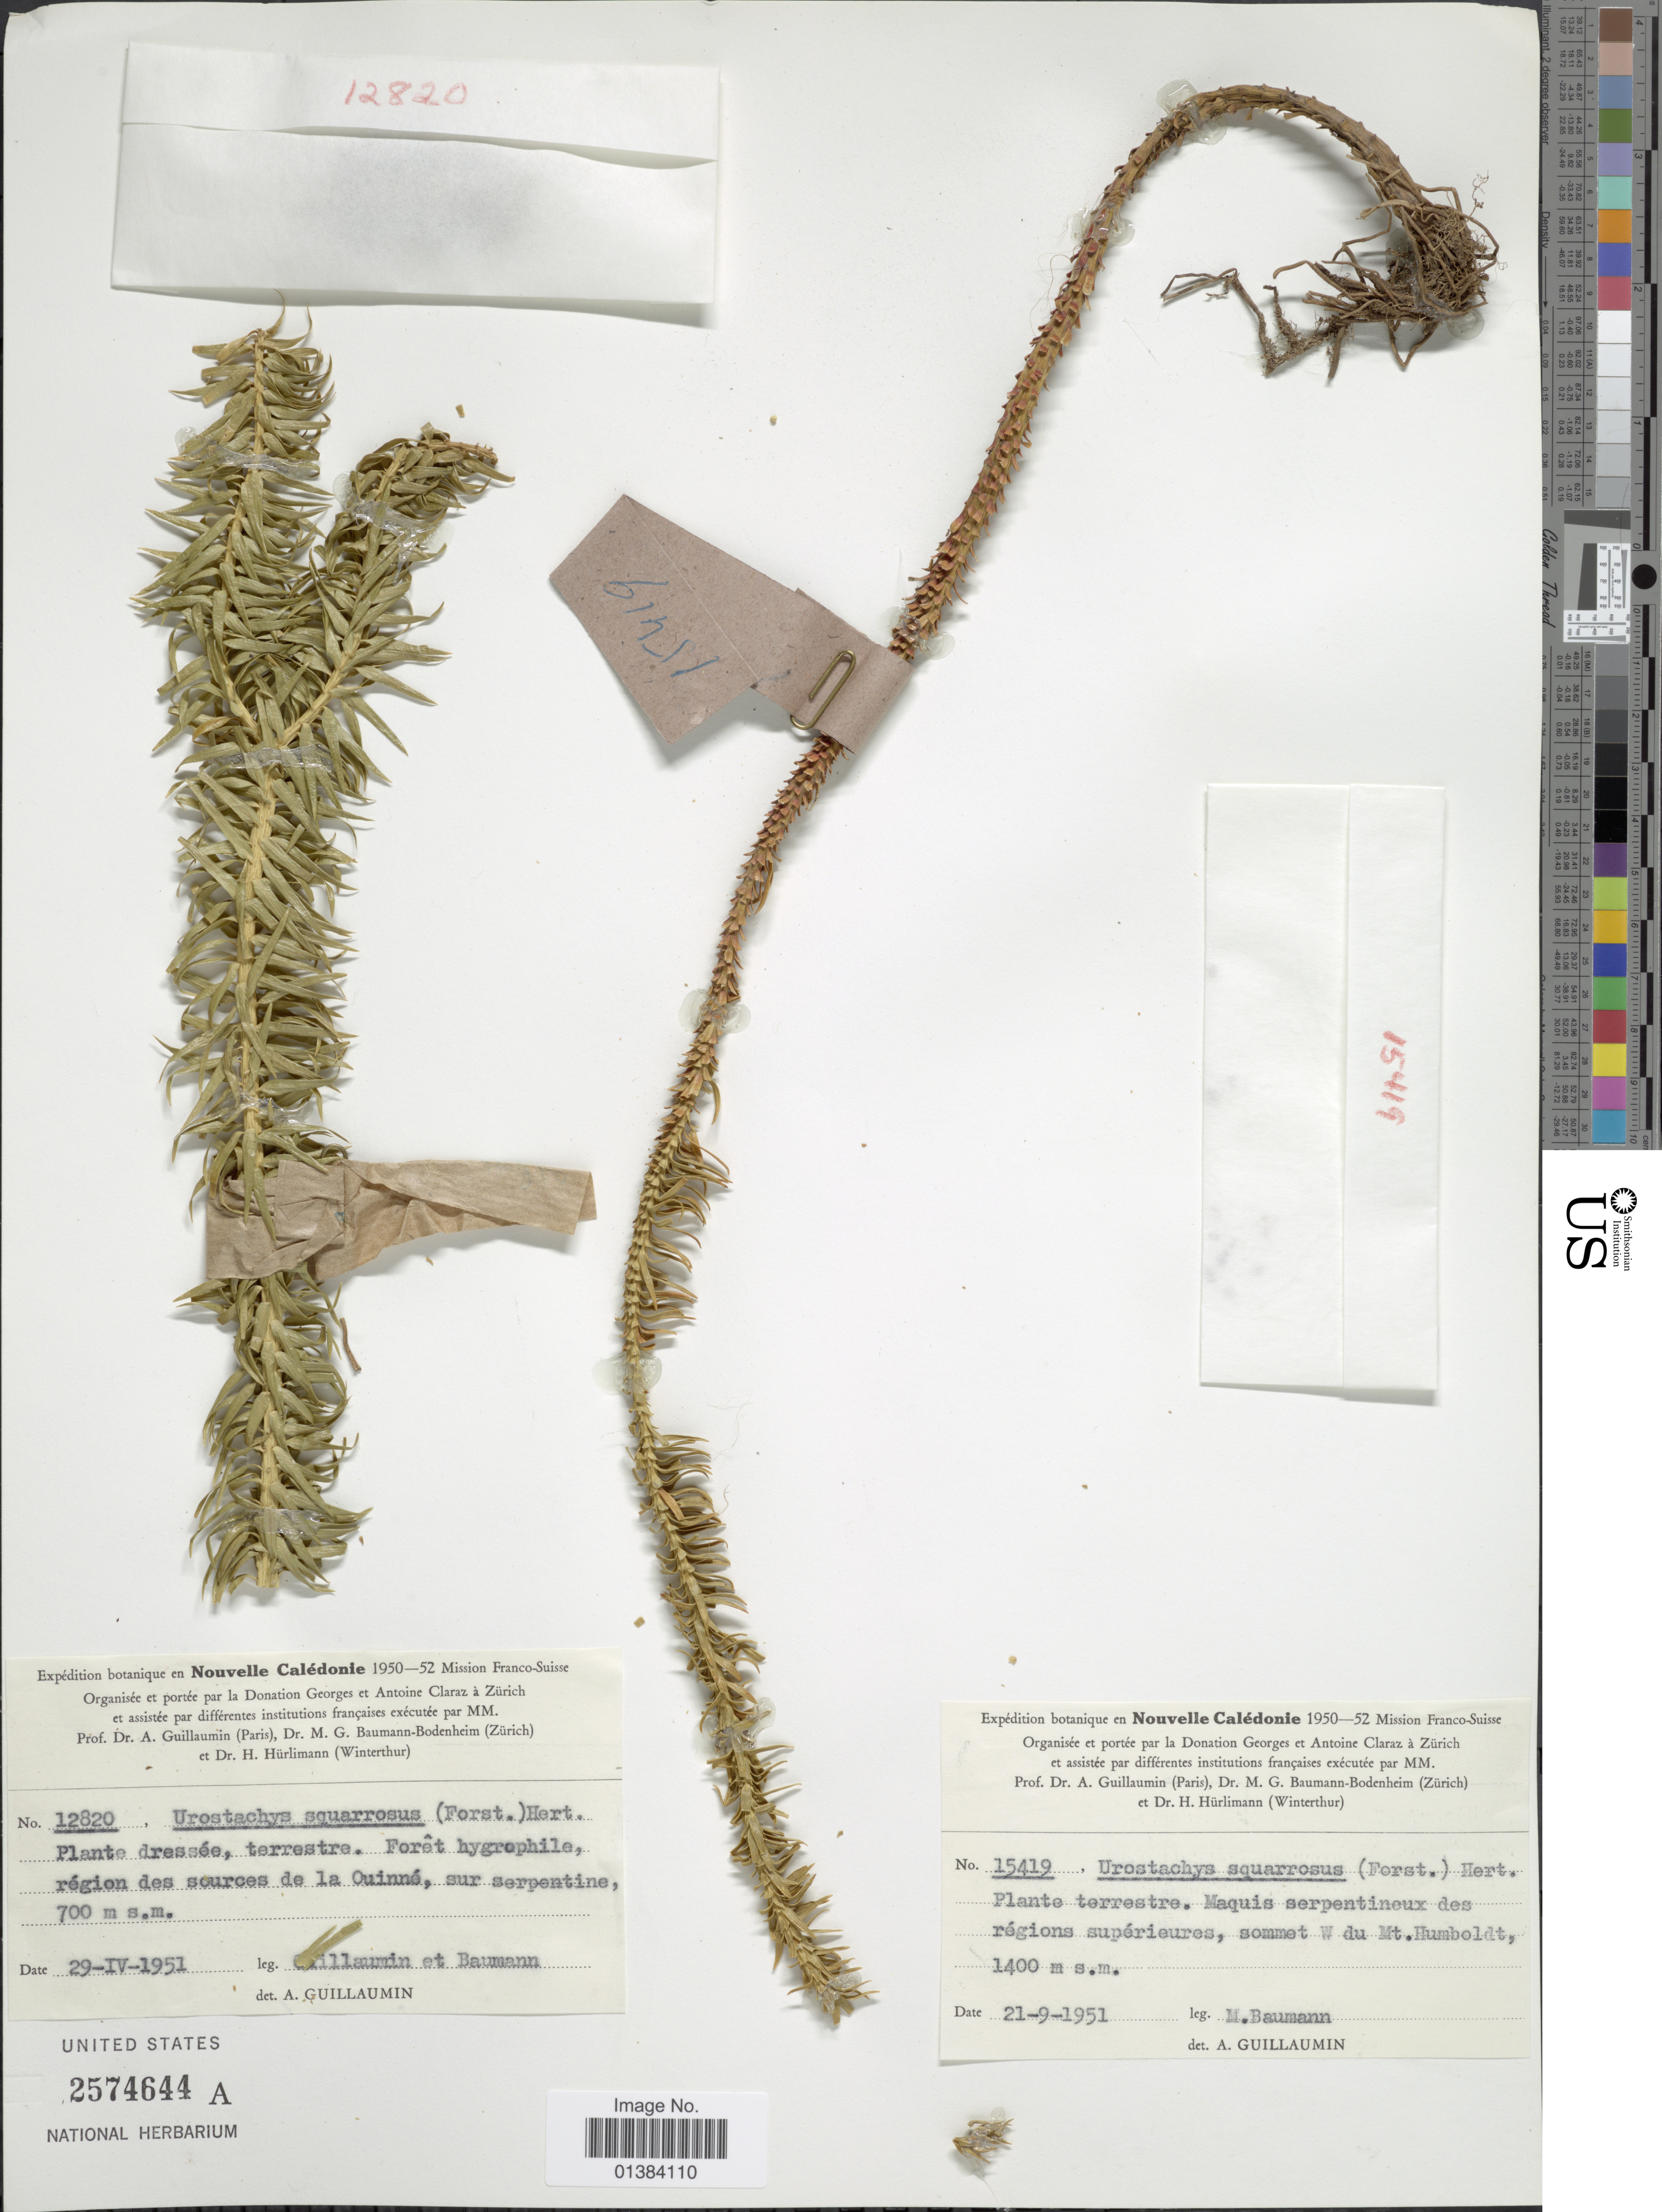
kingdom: Plantae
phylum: Tracheophyta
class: Lycopodiopsida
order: Lycopodiales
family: Lycopodiaceae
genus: Phlegmariurus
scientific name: Phlegmariurus nutans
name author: (Brack.) W.H. Wagner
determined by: Field, A. R.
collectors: A. Guillaumin & M. G. Baumann-Bodenheim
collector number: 12820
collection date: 1951-04-29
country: New Caledonia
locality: Forêt hygrophile, région des sources de la Ouinné, sur serpentine.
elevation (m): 700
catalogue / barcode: US 2574644A